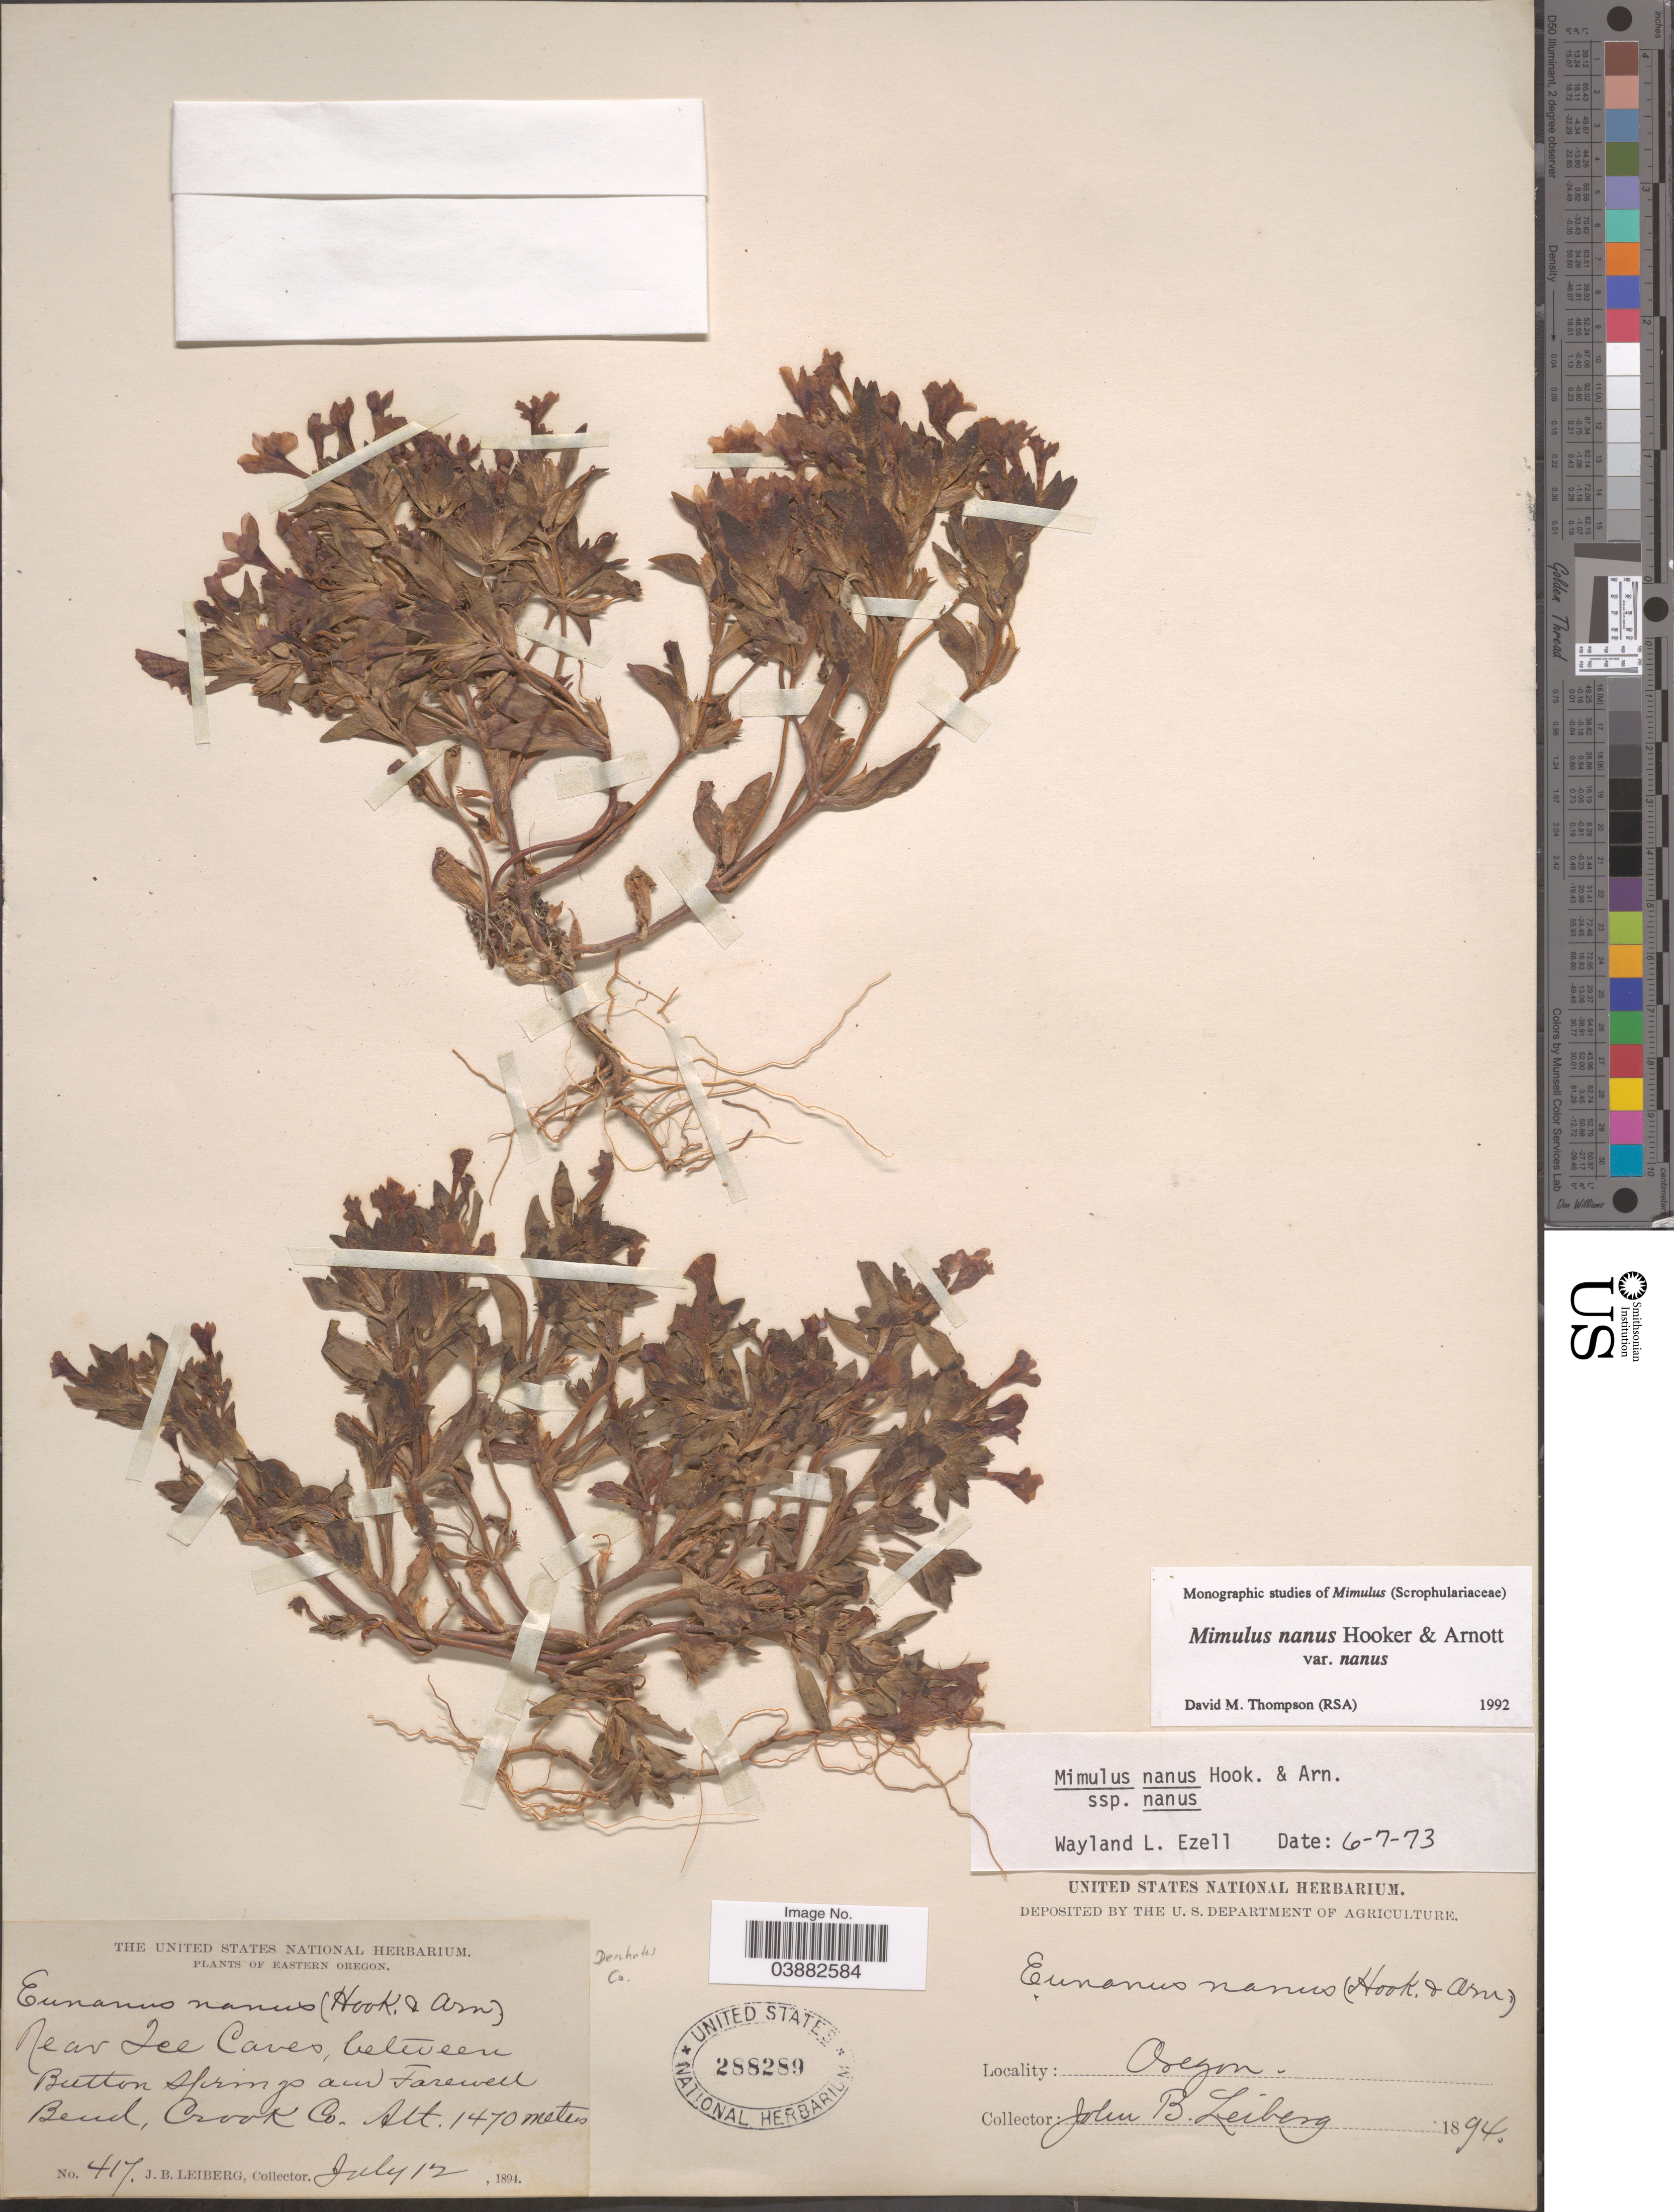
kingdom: Plantae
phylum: Tracheophyta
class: Magnoliopsida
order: Lamiales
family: Phrymaceae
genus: Mimulus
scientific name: Mimulus nanus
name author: Hook. & Arn.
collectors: J. B. Leiberg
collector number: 417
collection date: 1894-07-12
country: United States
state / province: Oregon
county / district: Crook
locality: Eastern Oregon. Near Lee Caves, between Button Springs and Farewell Bend, Crook Co.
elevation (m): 1470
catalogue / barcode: US 288289